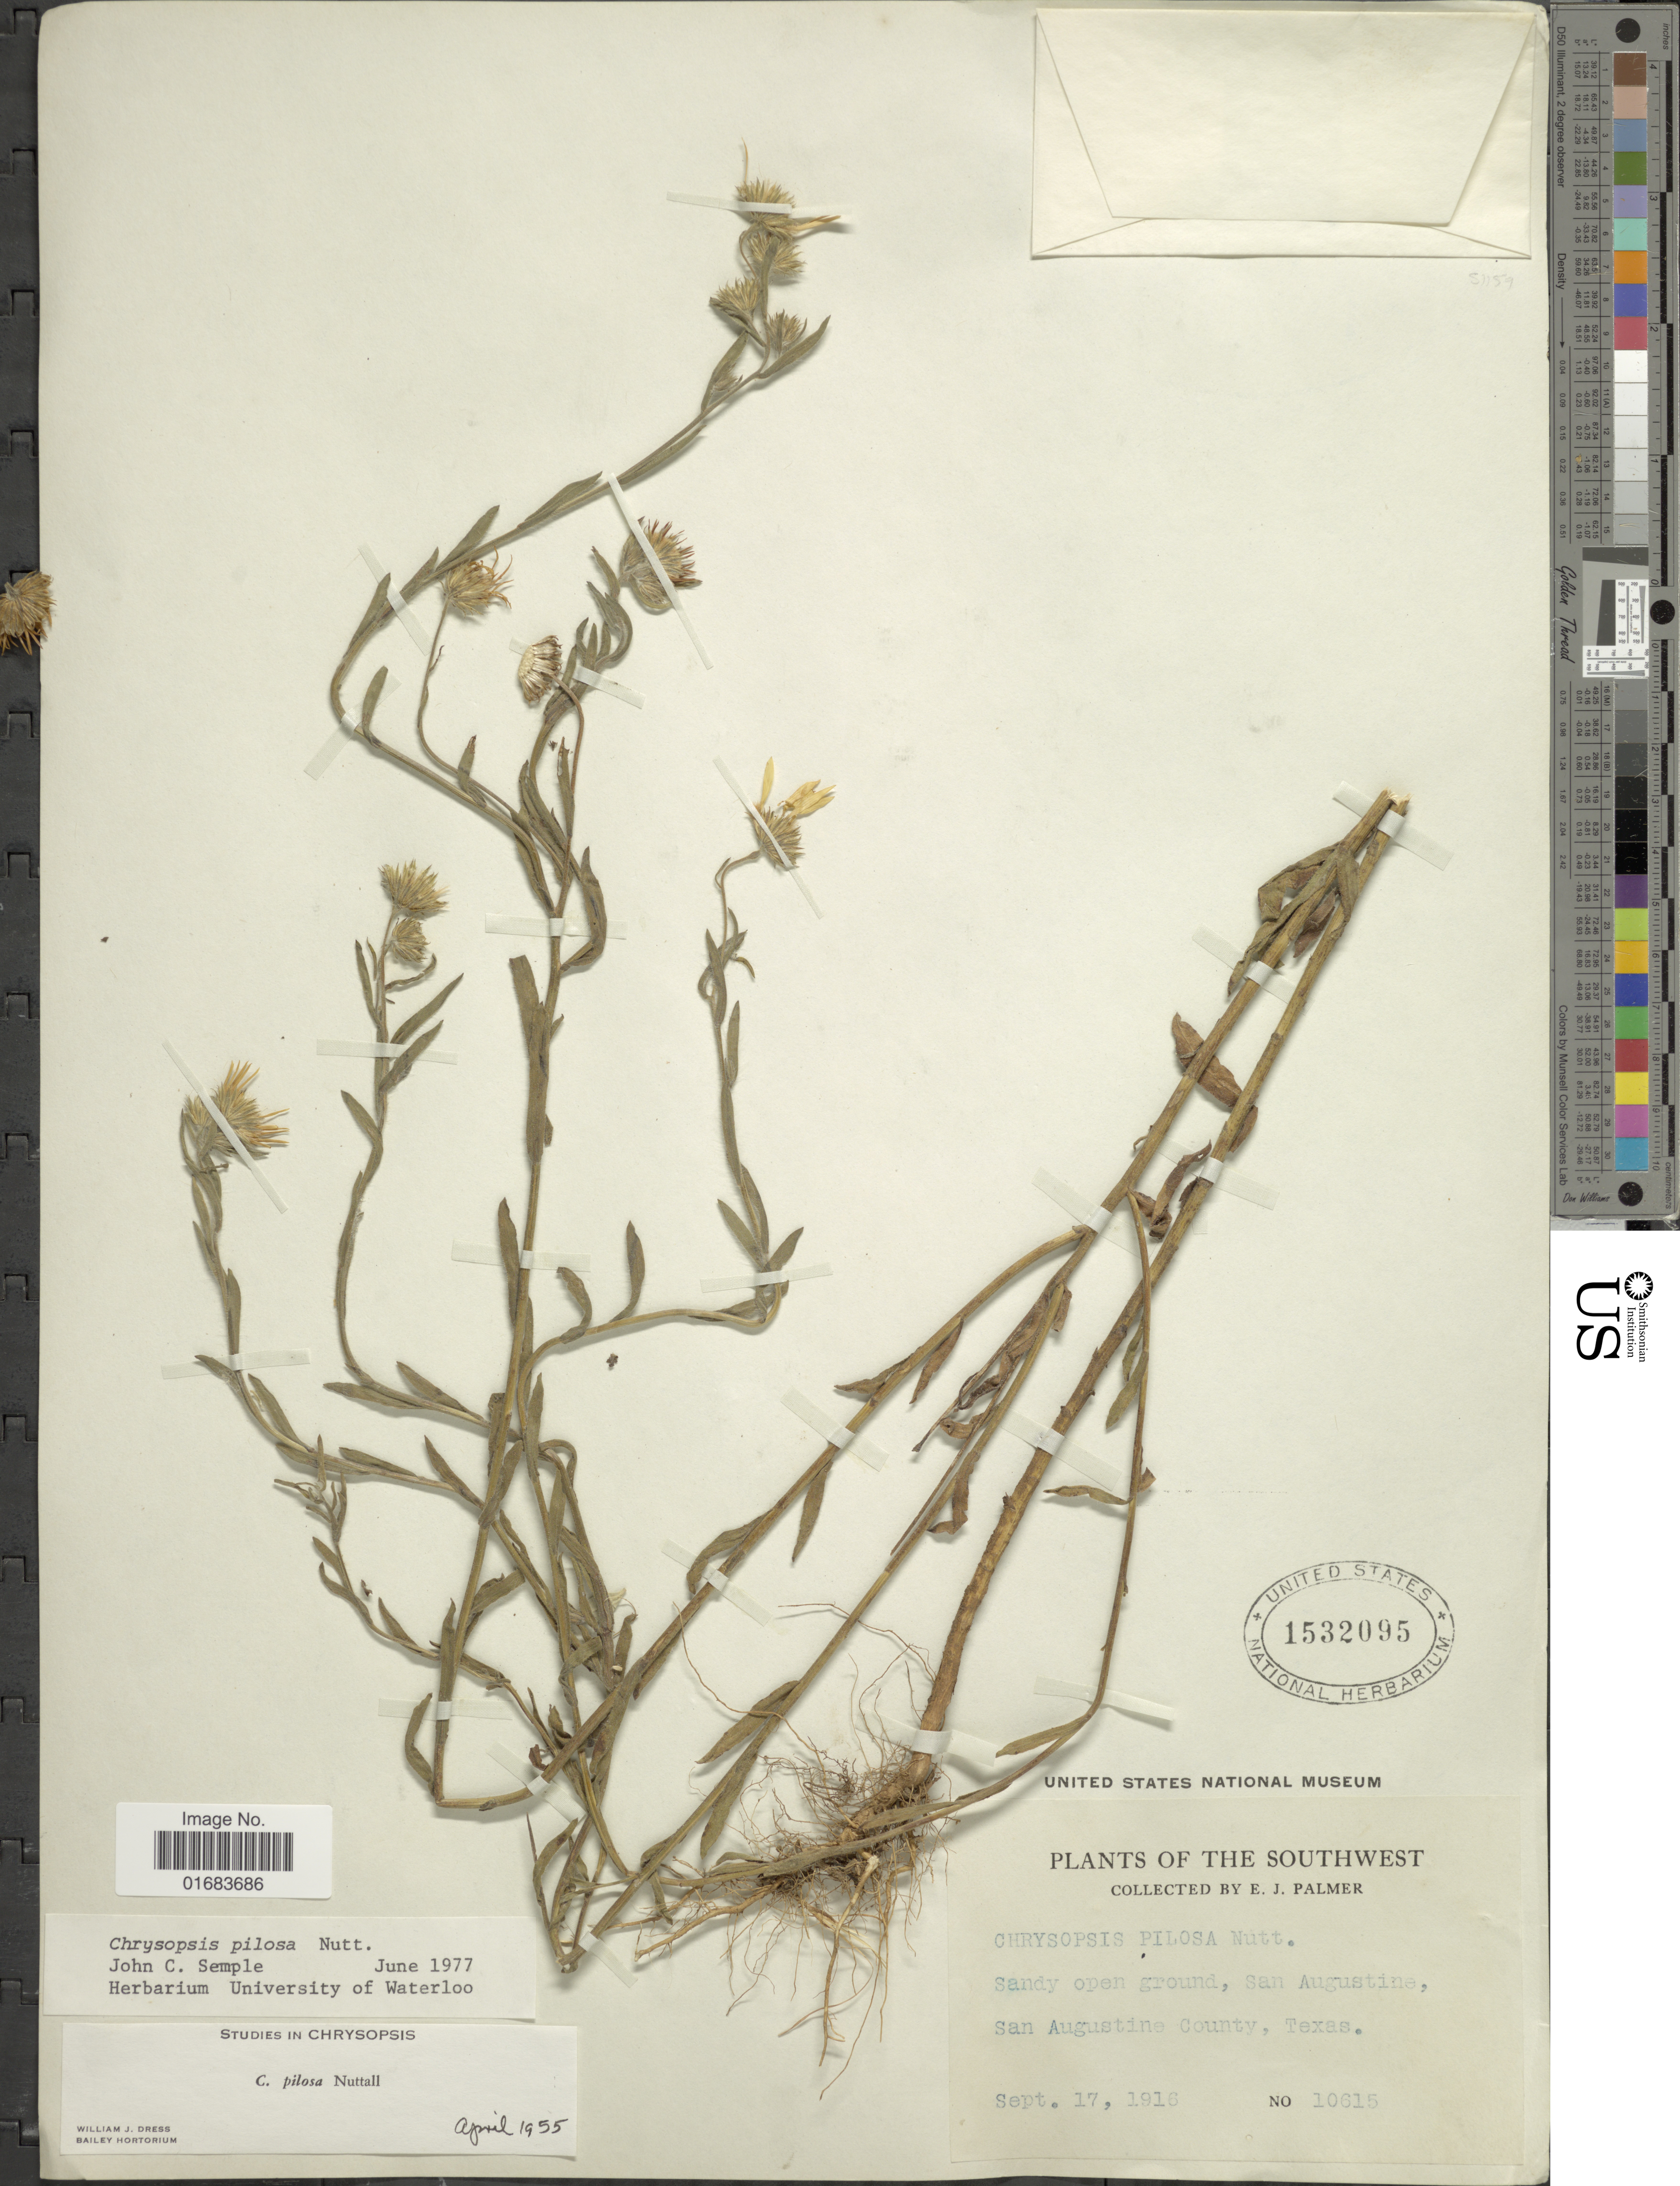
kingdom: Plantae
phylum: Tracheophyta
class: Magnoliopsida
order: Asterales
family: Asteraceae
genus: Chrysopsis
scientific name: Chrysopsis pilosa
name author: Nutt.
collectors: E. J. Palmer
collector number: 10615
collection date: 1916-09-17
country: United States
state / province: Texas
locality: The Southwest, San Augustine, San Augustine County.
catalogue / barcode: US 1532095